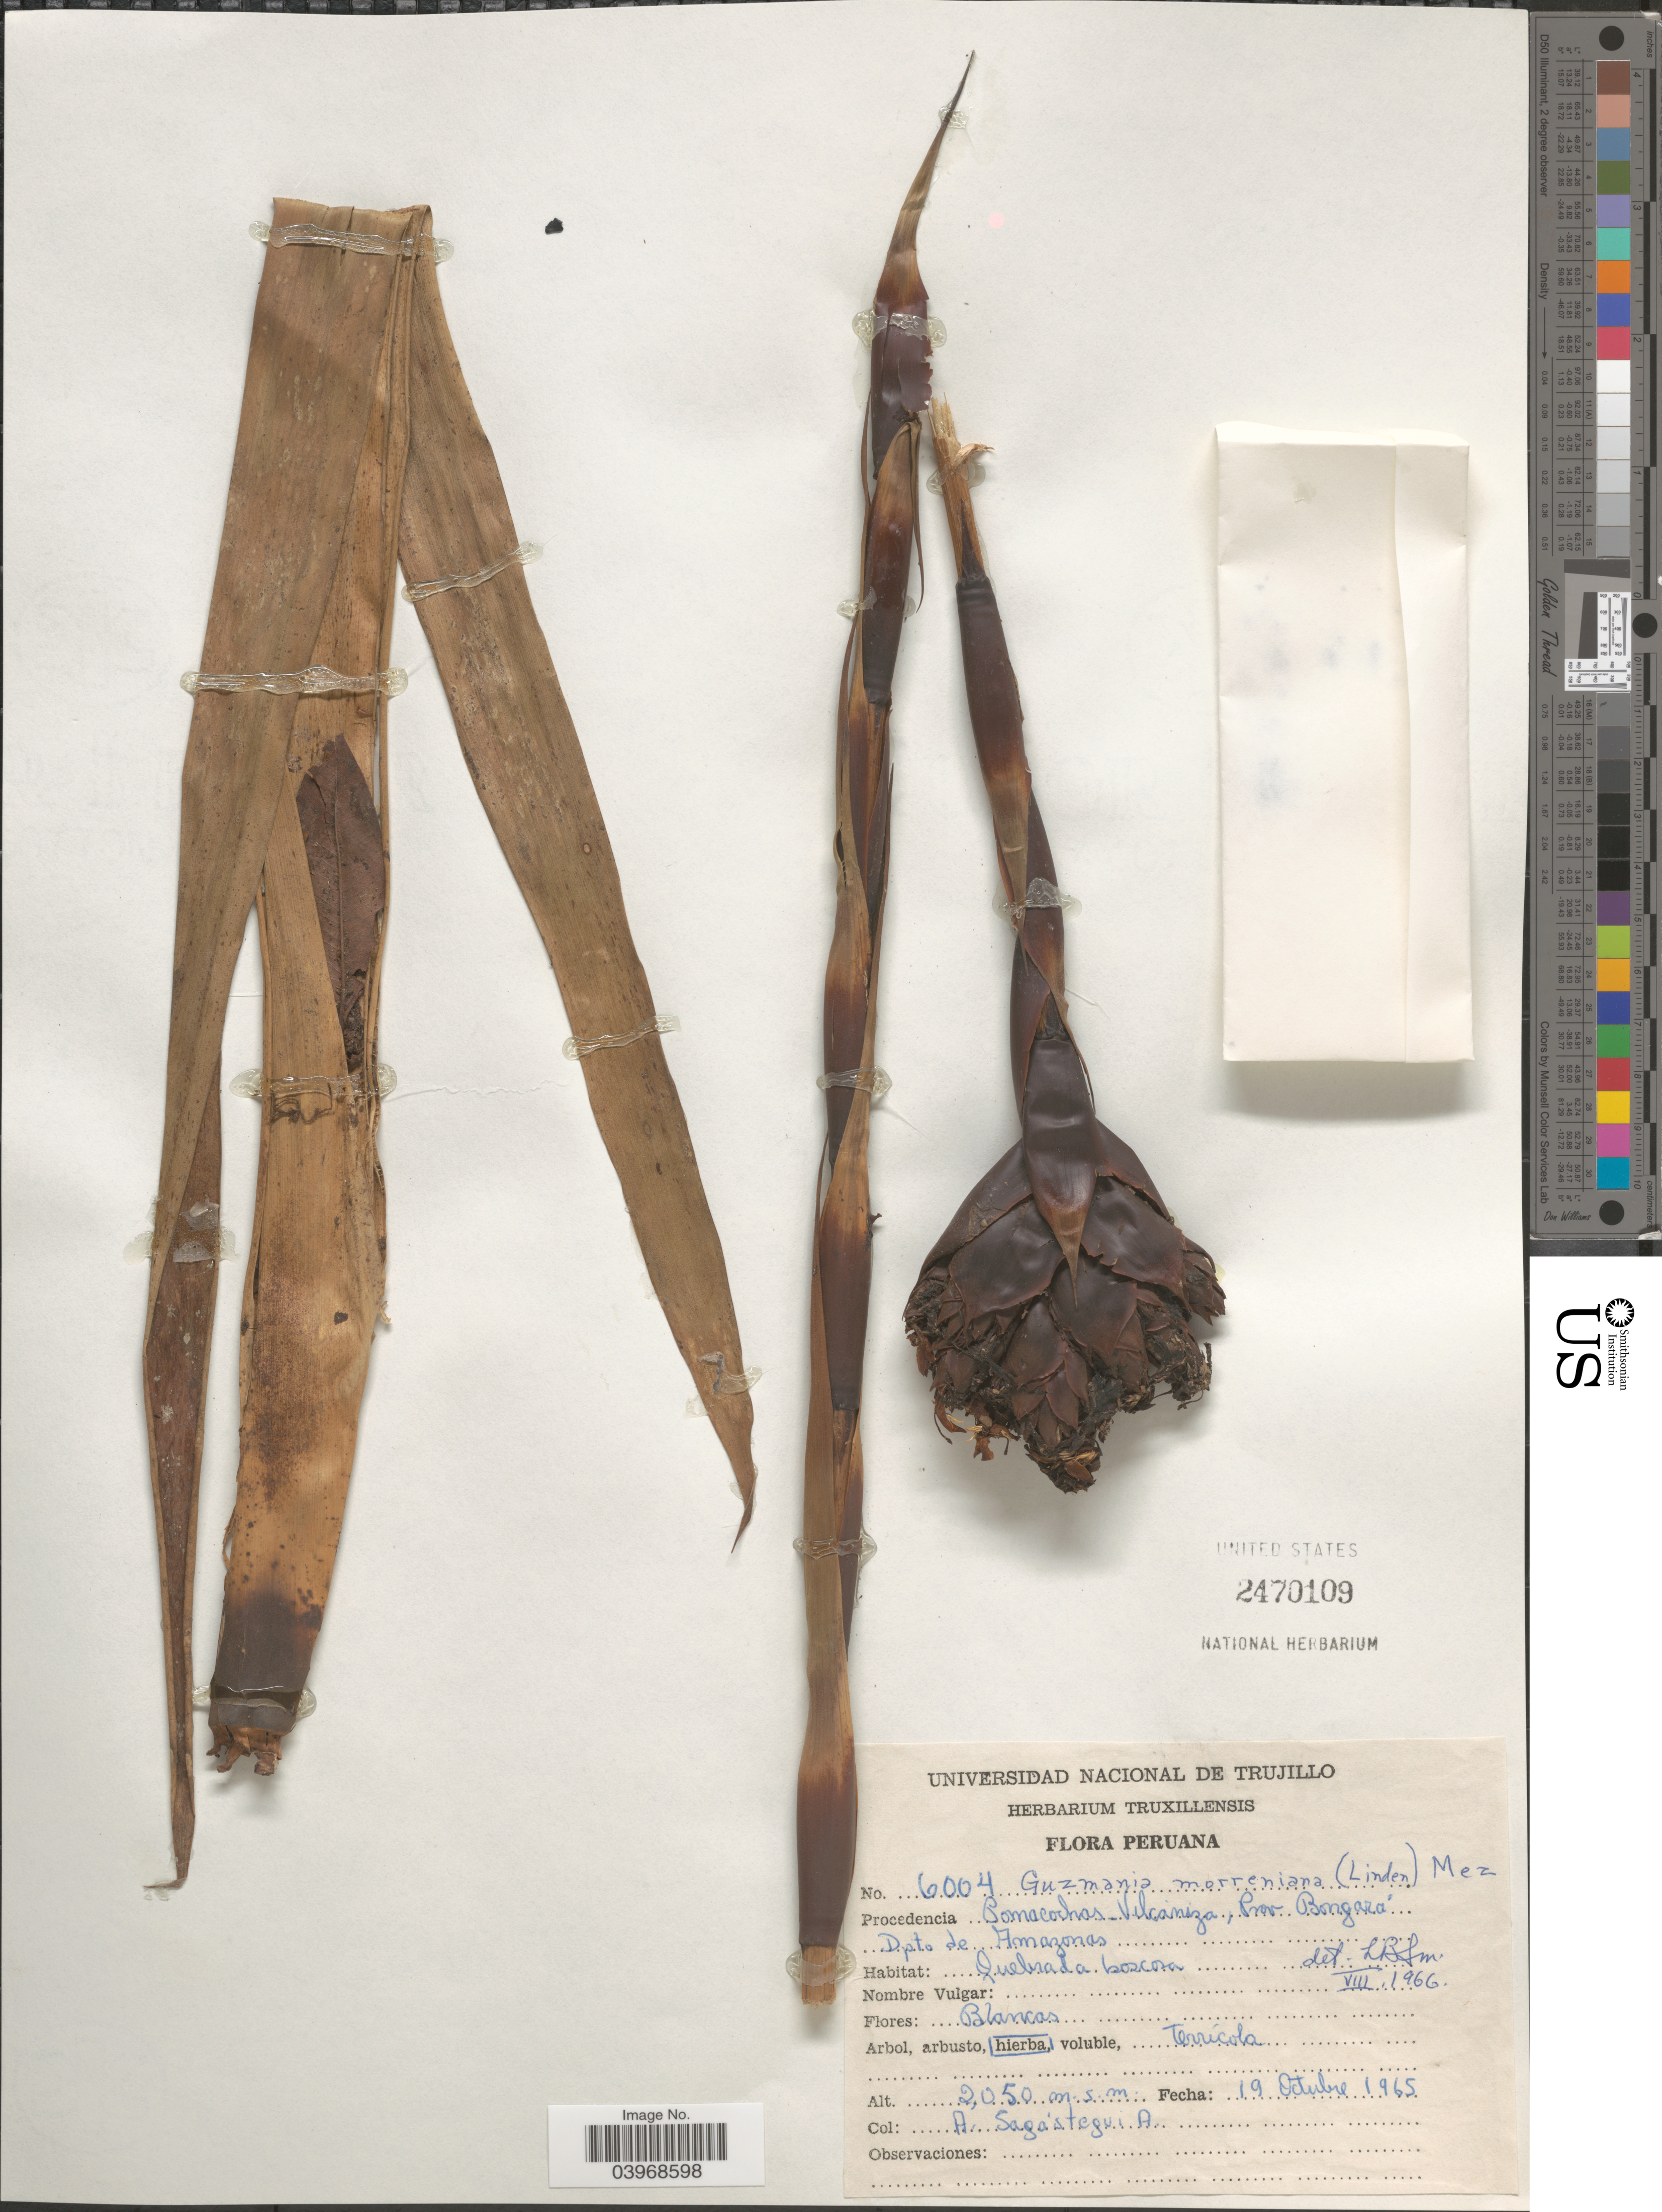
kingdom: Plantae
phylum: Tracheophyta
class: Liliopsida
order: Poales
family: Bromeliaceae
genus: Guzmania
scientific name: Guzmania morreniana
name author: (Linden ex É. Morren) Mez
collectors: A. Sagástegui A.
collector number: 6004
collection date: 1965-10-19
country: Peru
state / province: Amazonas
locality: Quebrada boscosa, Pomacochas - Vilcaniza, Prov Bongará, Dpto de Amazonas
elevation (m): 2050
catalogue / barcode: US 2470109